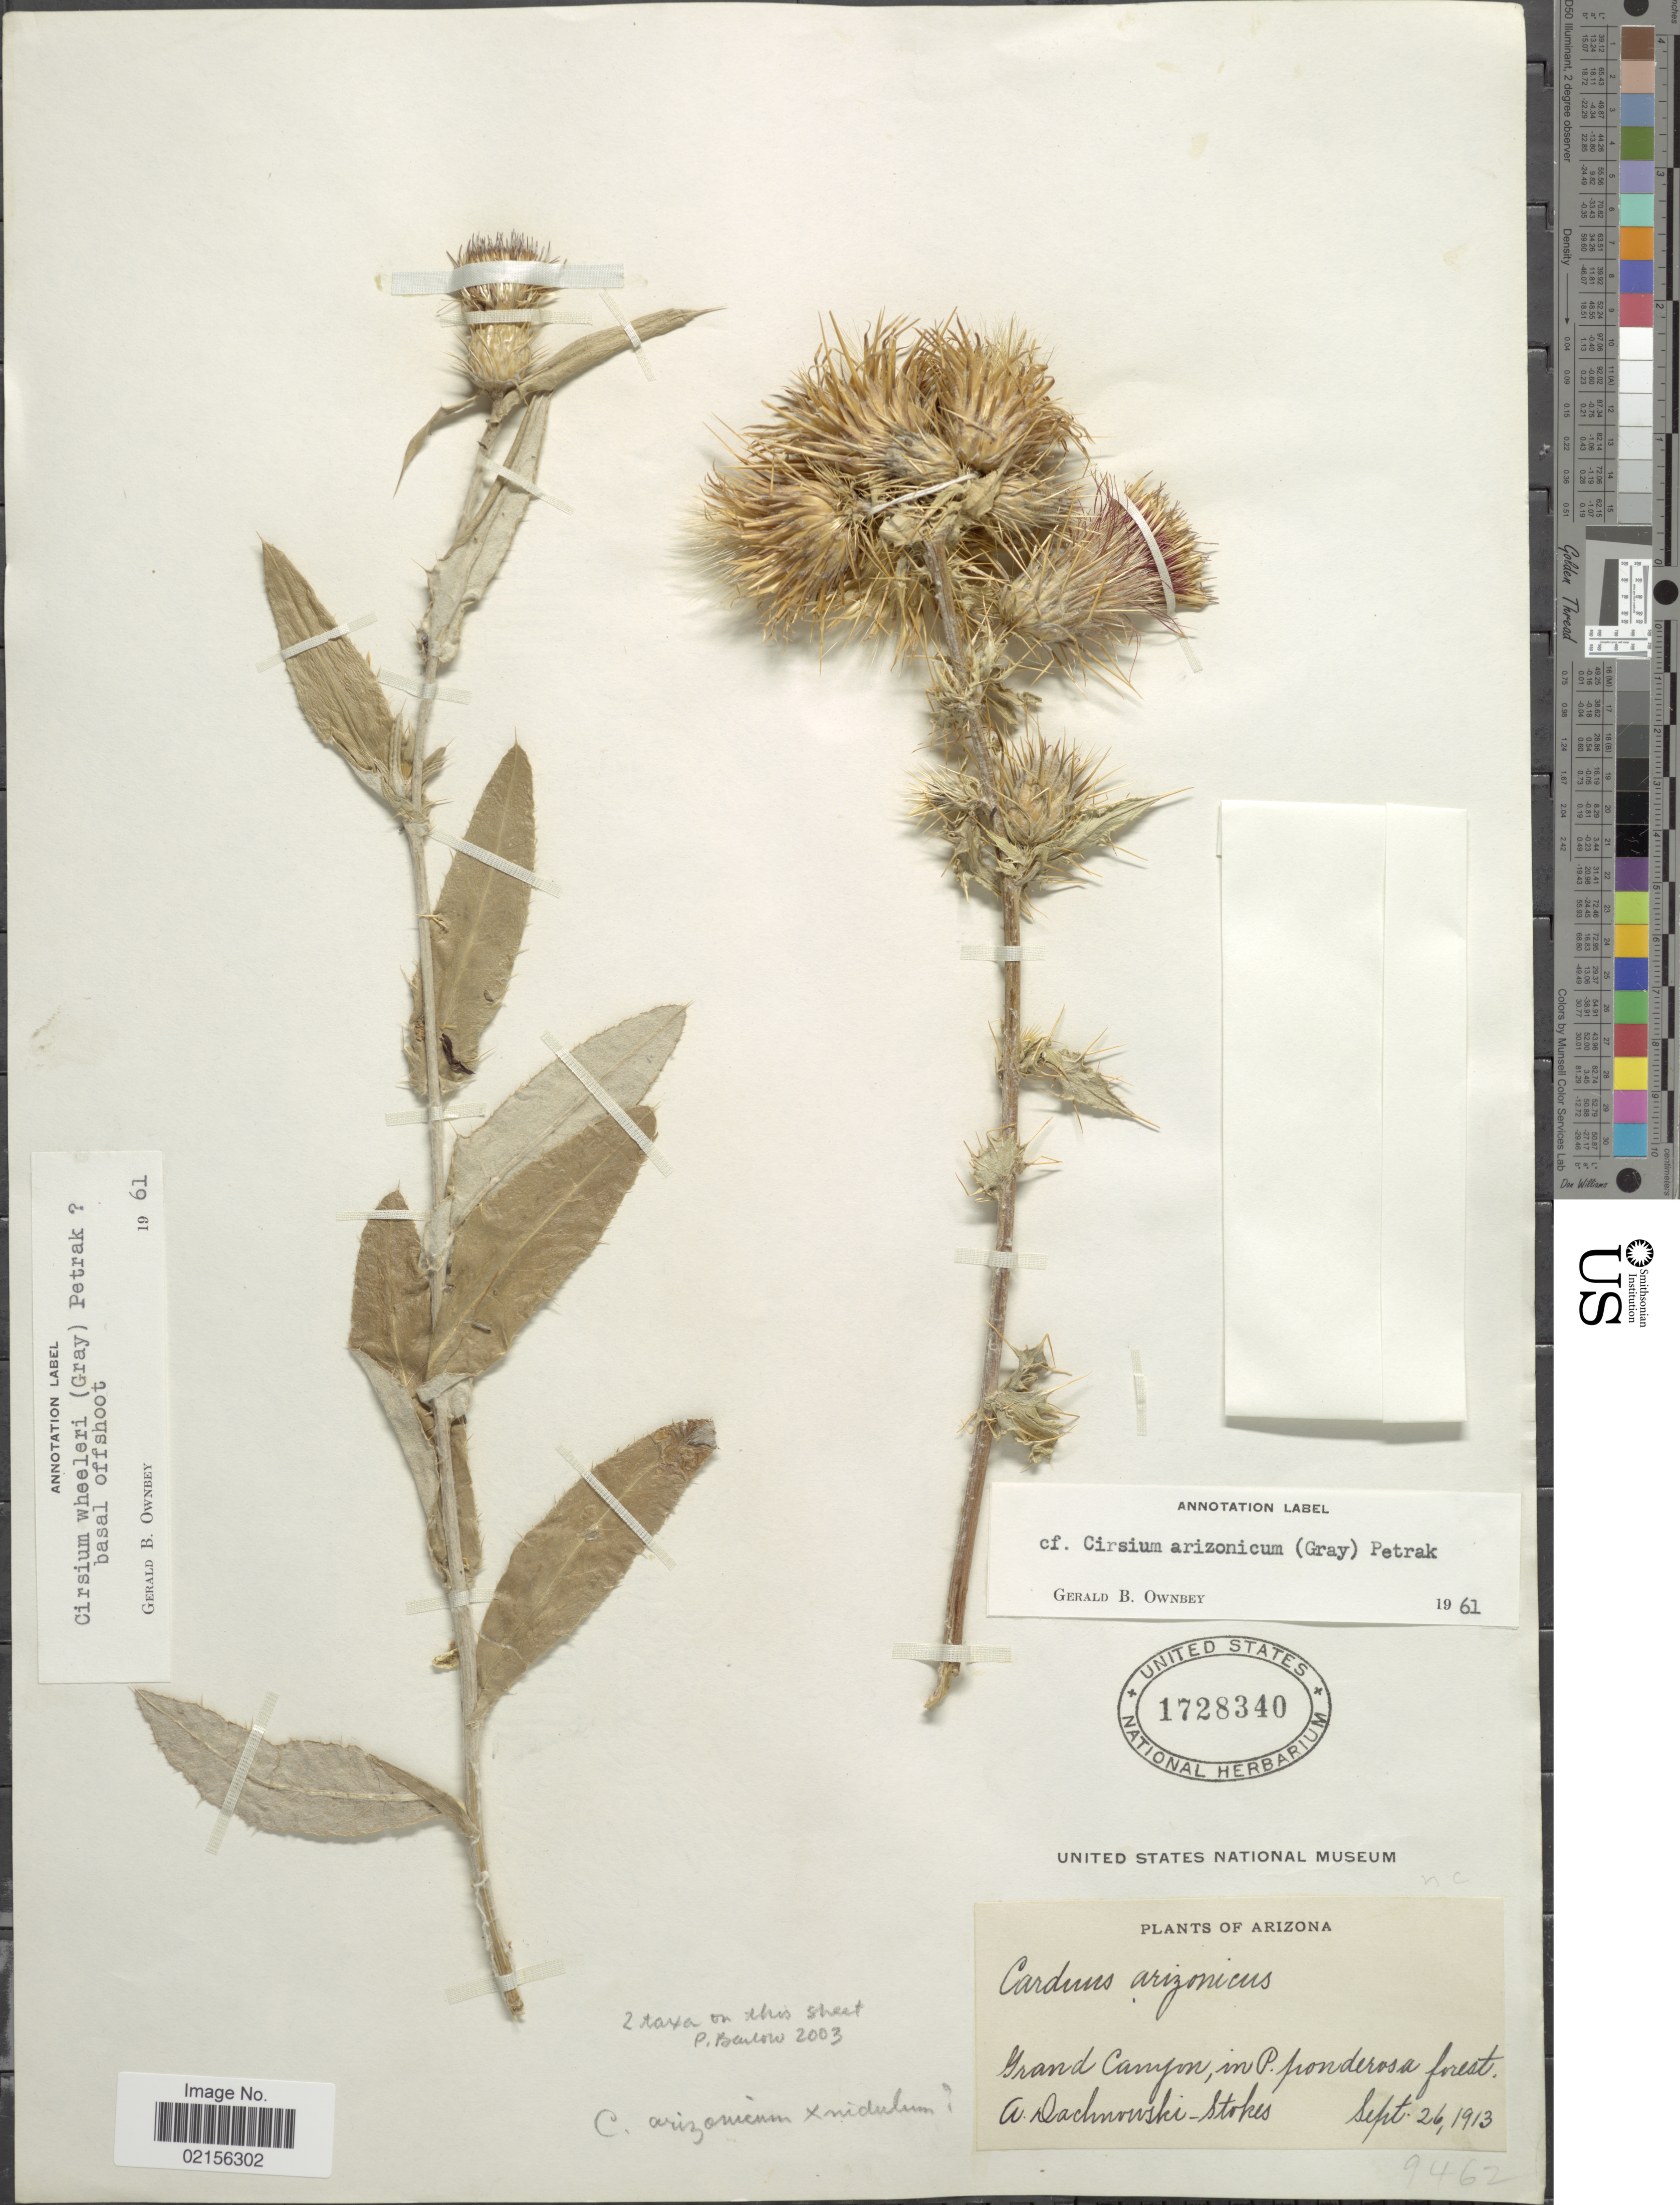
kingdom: Plantae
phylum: Tracheophyta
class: Magnoliopsida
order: Asterales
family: Asteraceae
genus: Cirsium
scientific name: Cirsium arizonicum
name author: (A. Gray) Petr.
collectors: A. P. Dachnowski-Stokes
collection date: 1913-09-26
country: United States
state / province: Arizona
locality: Grand Canyo, in P. ponderosa forest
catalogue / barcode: US 1728340